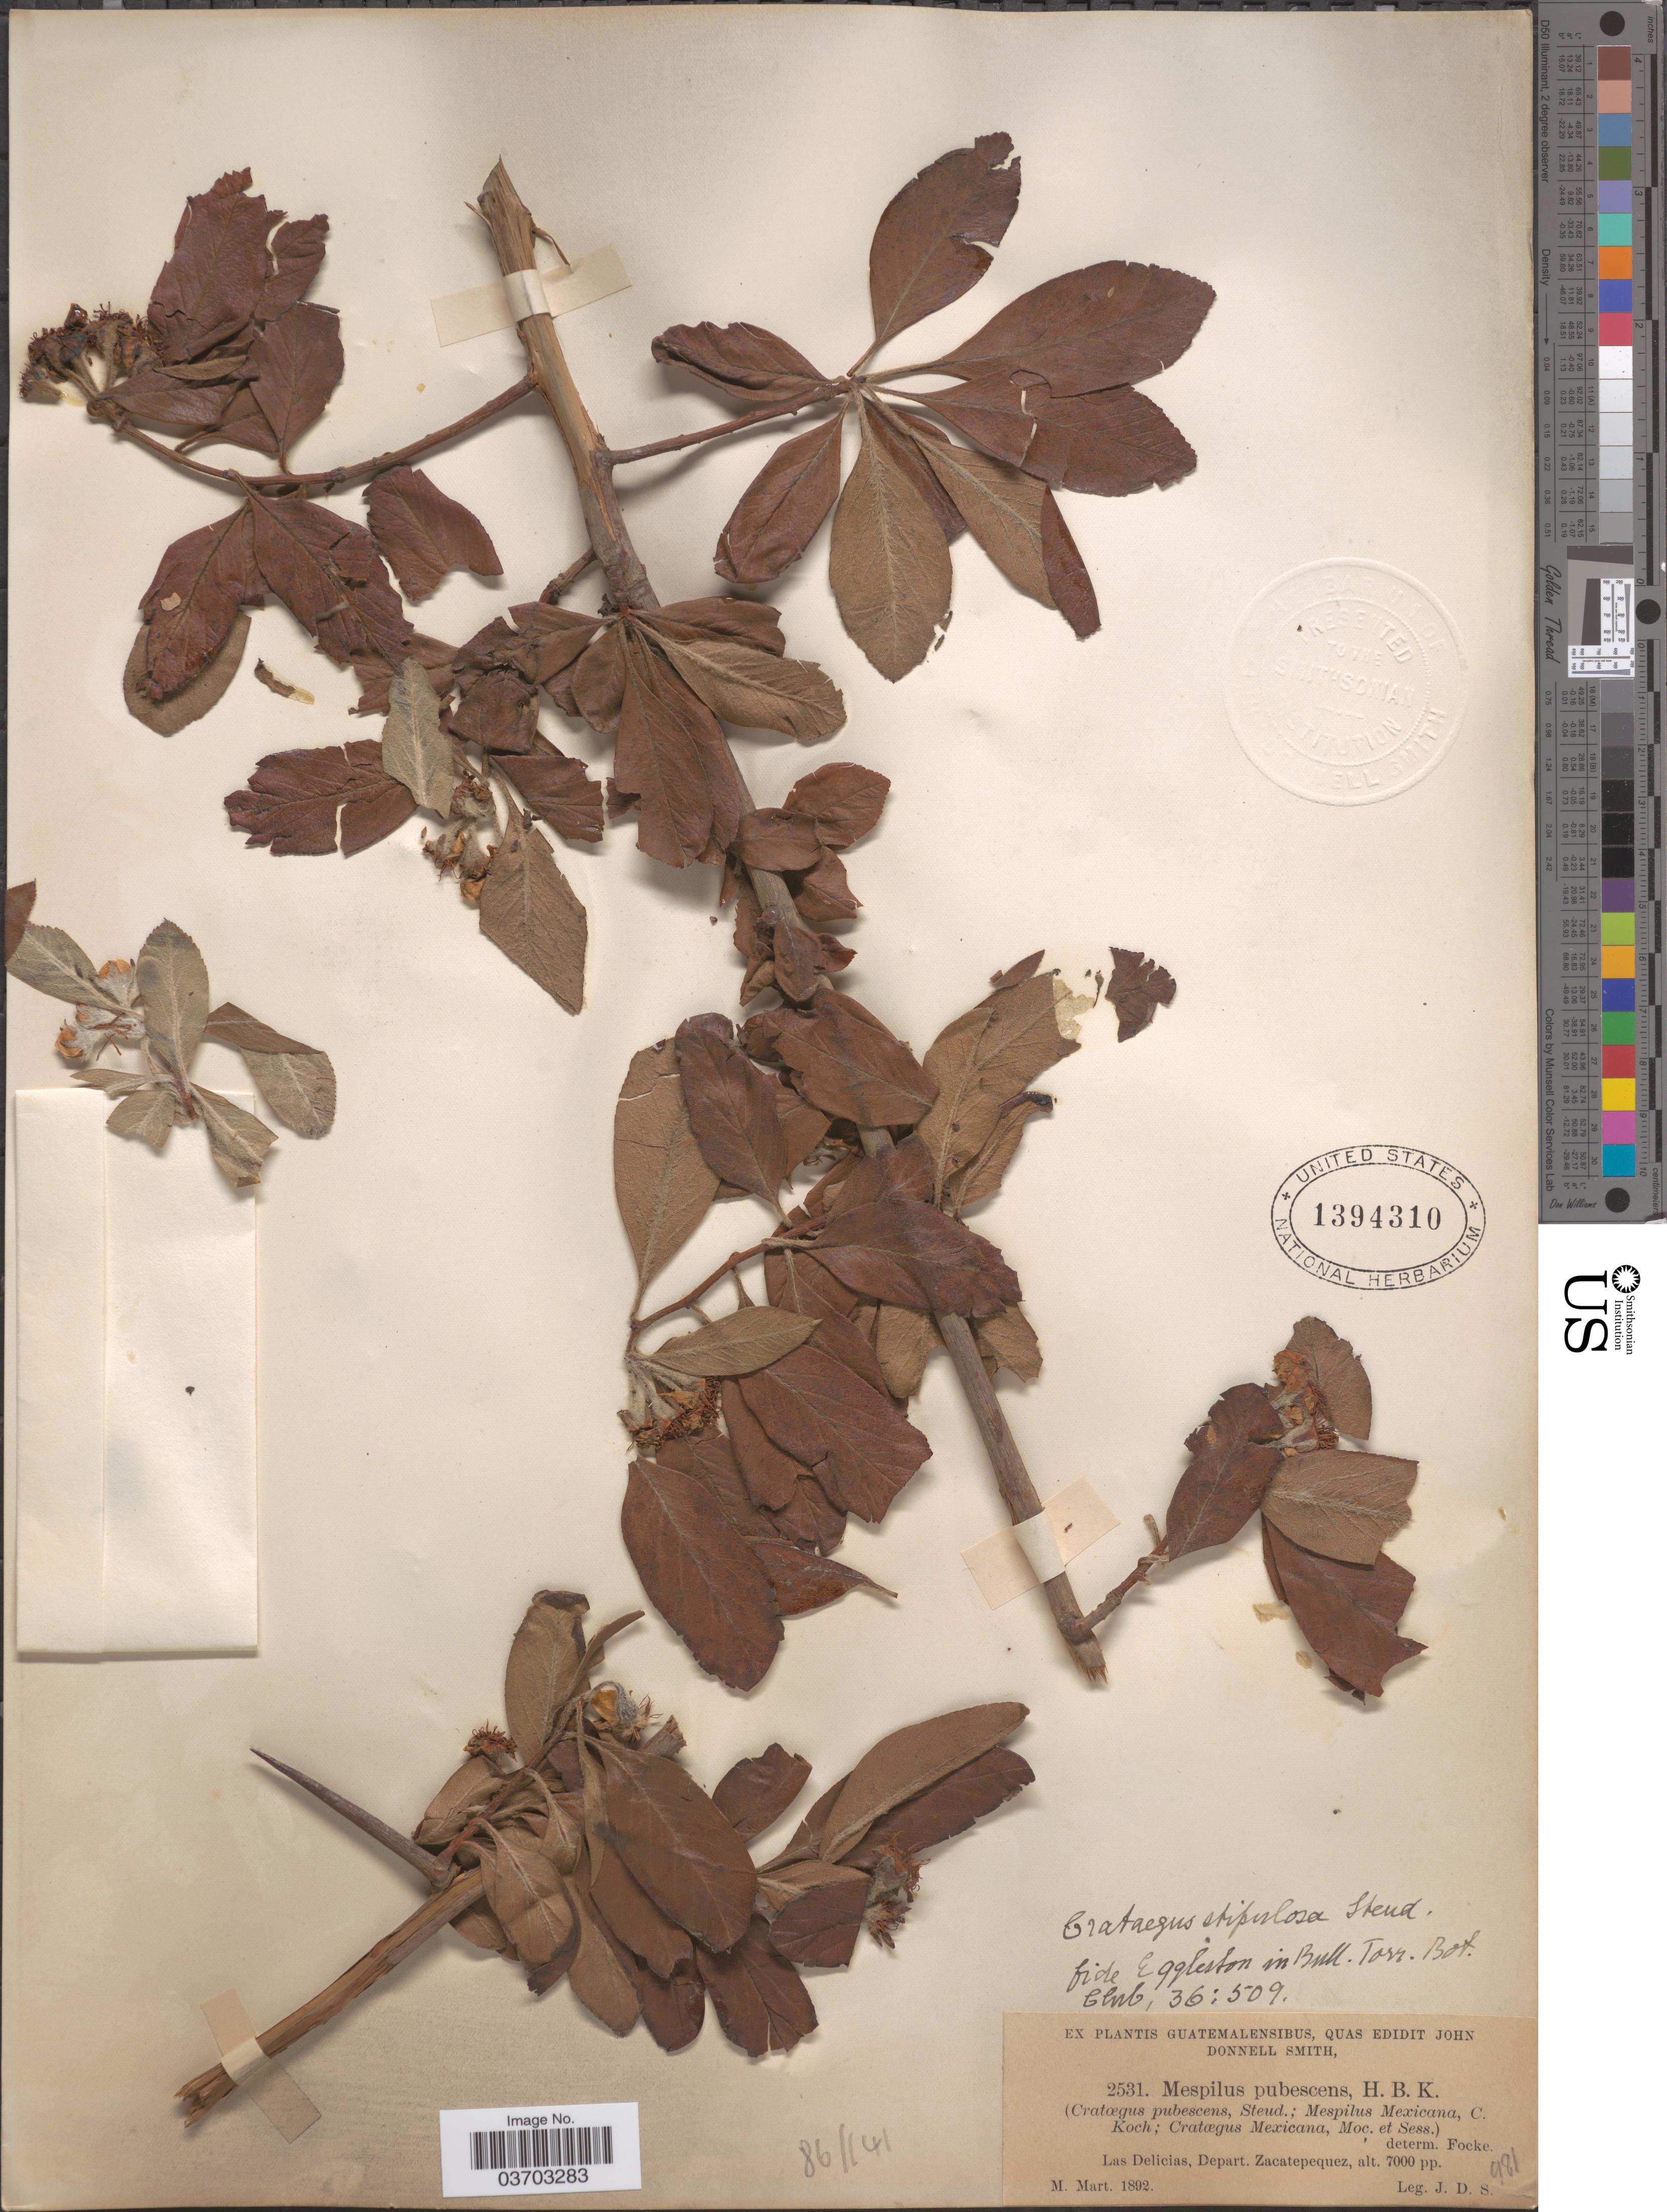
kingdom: Plantae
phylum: Tracheophyta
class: Magnoliopsida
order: Rosales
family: Rosaceae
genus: Crataegus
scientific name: Crataegus pubescens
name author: (C. Presl) C. Presl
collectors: J. Donnell Smith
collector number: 2531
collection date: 1892-03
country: Guatemala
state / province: Sacatepequez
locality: Las Delicias, Depart. Zacatepequez.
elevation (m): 2134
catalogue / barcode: US 1394310